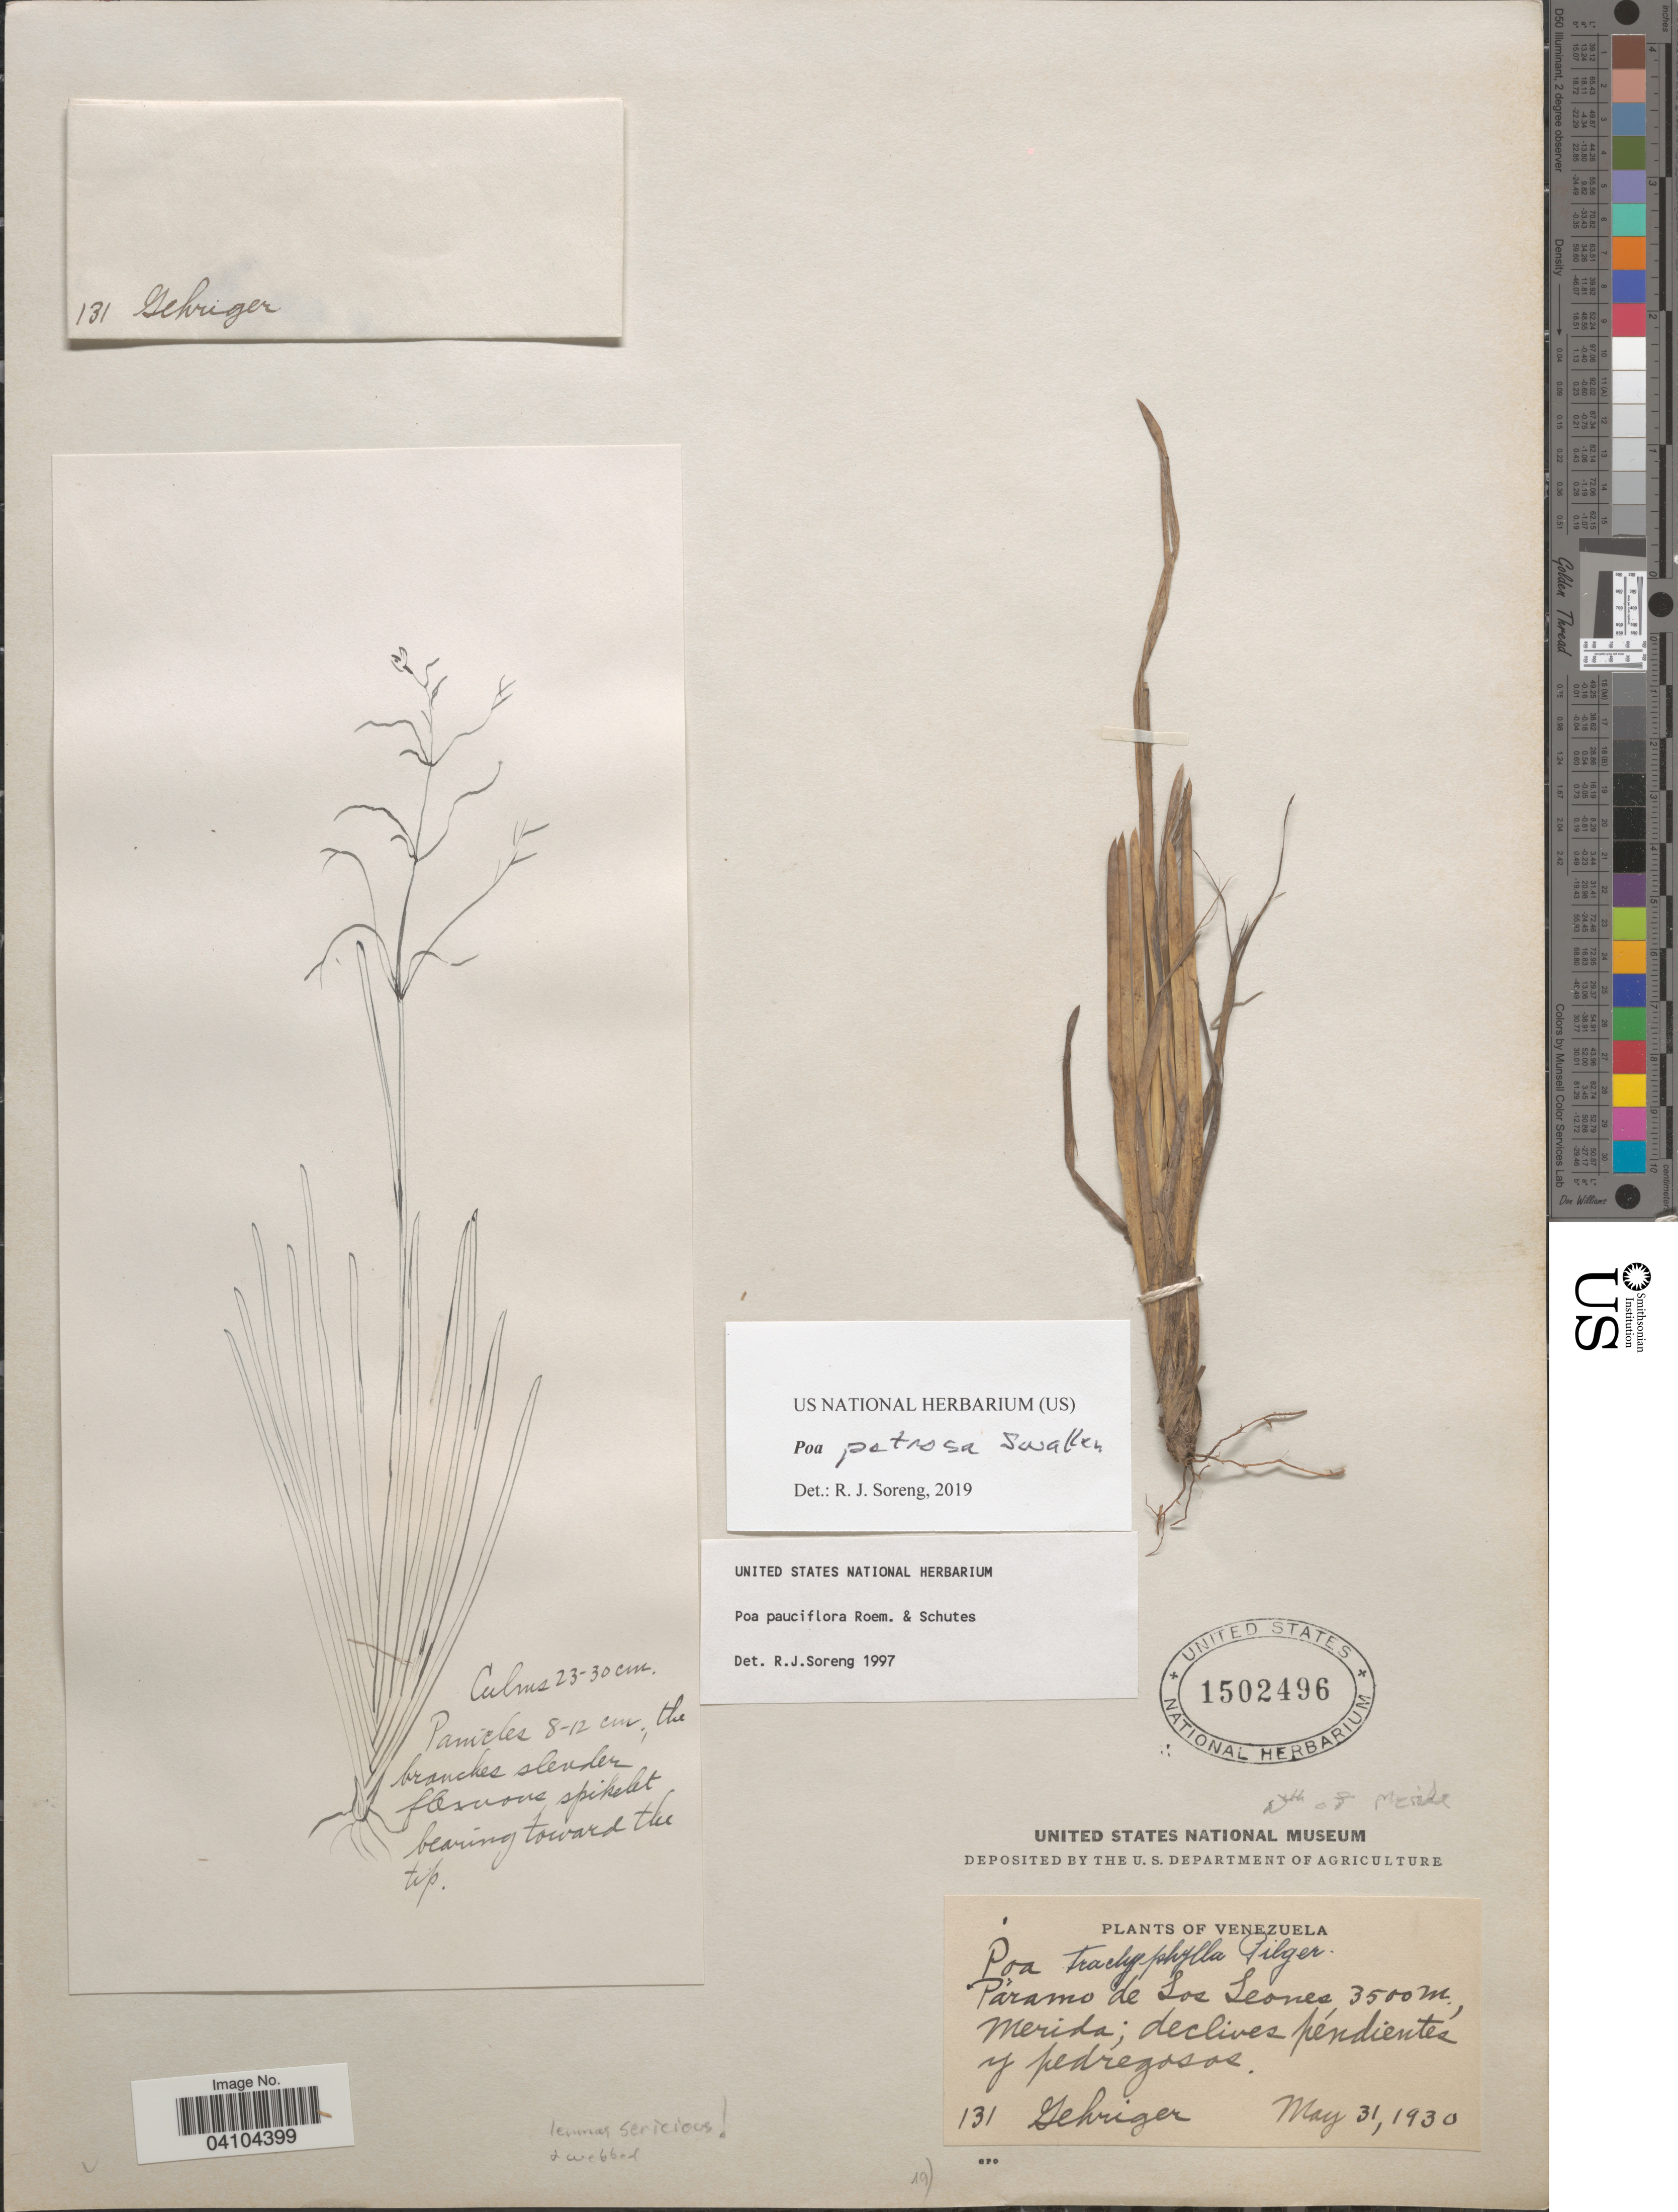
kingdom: Plantae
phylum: Tracheophyta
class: Liliopsida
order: Poales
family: Poaceae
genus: Poa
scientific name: Poa petrosa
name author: Swallen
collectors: -- Gehriger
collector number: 131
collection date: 1930-05-31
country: Venezuela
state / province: Merida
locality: Páramo de Los Leones.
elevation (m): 3500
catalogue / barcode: US 1502496